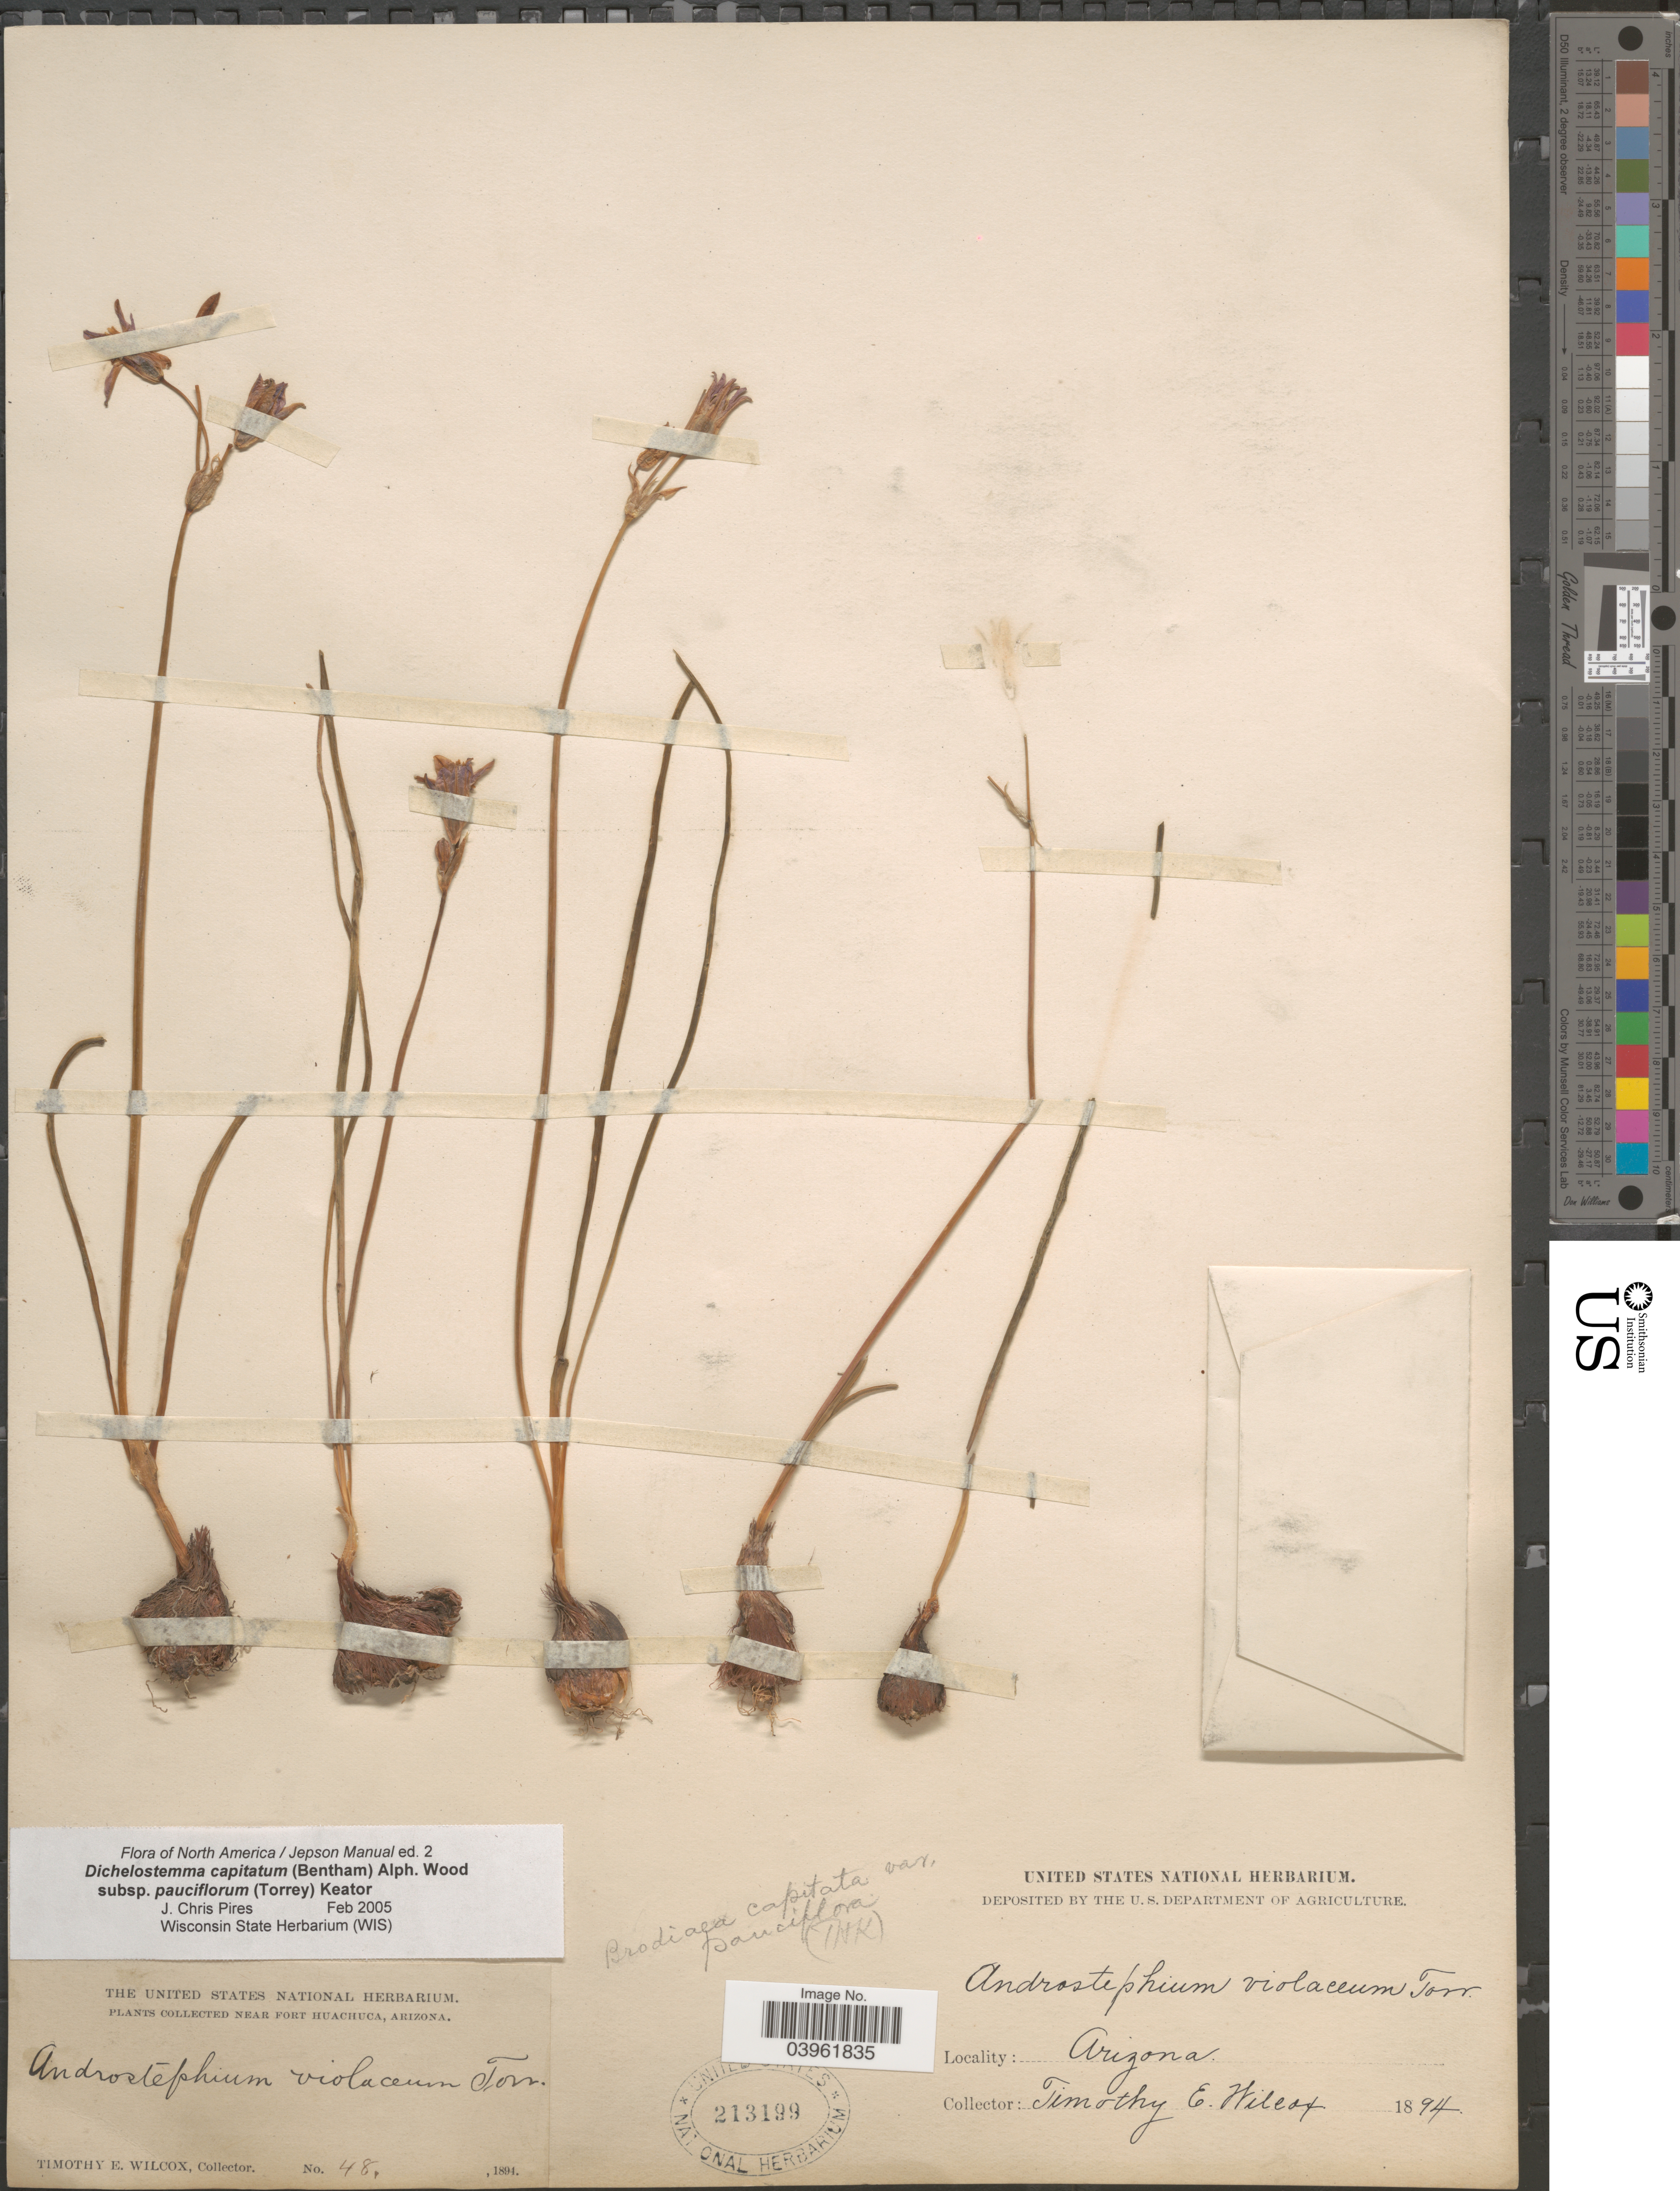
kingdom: Plantae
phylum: Tracheophyta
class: Liliopsida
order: Asparagales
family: Asparagaceae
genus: Dichelostemma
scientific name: Dichelostemma capitatum subsp. pauciflorum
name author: (Torr.) Keator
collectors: T. E. Wilcox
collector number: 48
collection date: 1894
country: United States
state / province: Arizona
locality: Near Fort Huachuca.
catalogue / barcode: US 213199